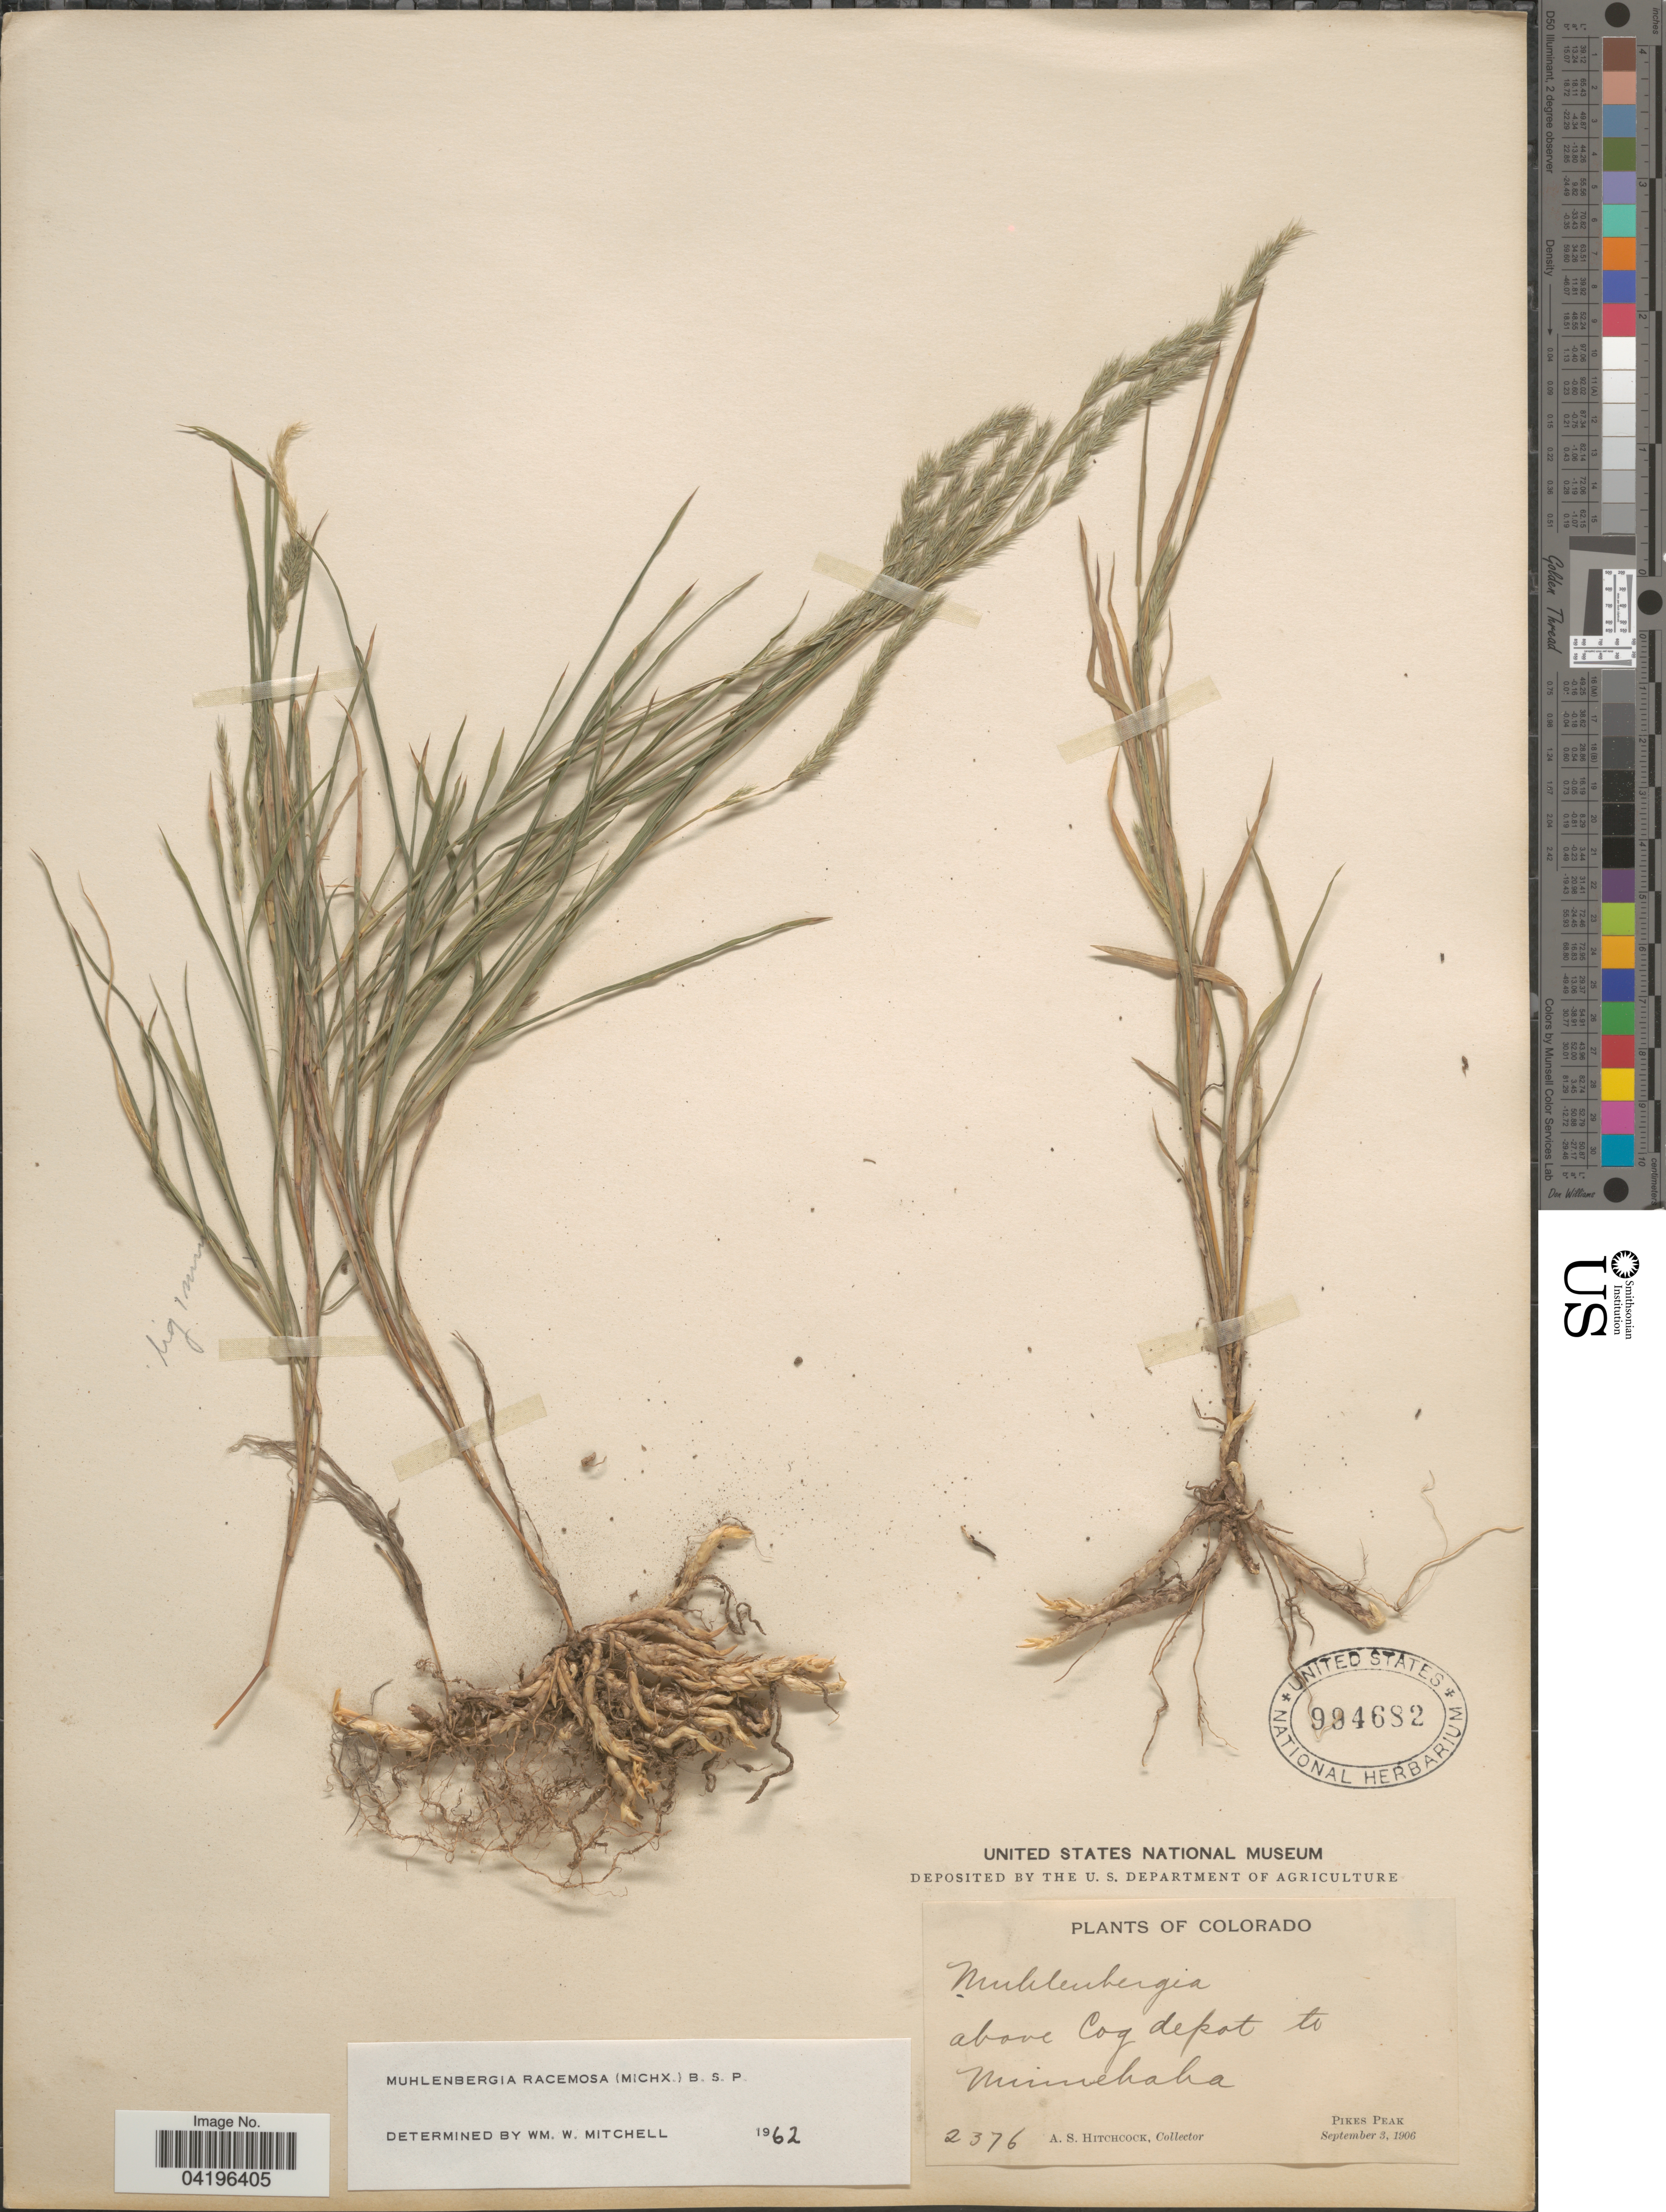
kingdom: Plantae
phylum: Tracheophyta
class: Liliopsida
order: Poales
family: Poaceae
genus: Muhlenbergia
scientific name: Muhlenbergia racemosa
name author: (Michx.) Britton et al.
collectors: A. S. Hitchcock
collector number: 2376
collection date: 1906-09-03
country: United States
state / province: Colorado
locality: Above Cog depot to Minnehaha. Pikes Peak.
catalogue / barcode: US 994682